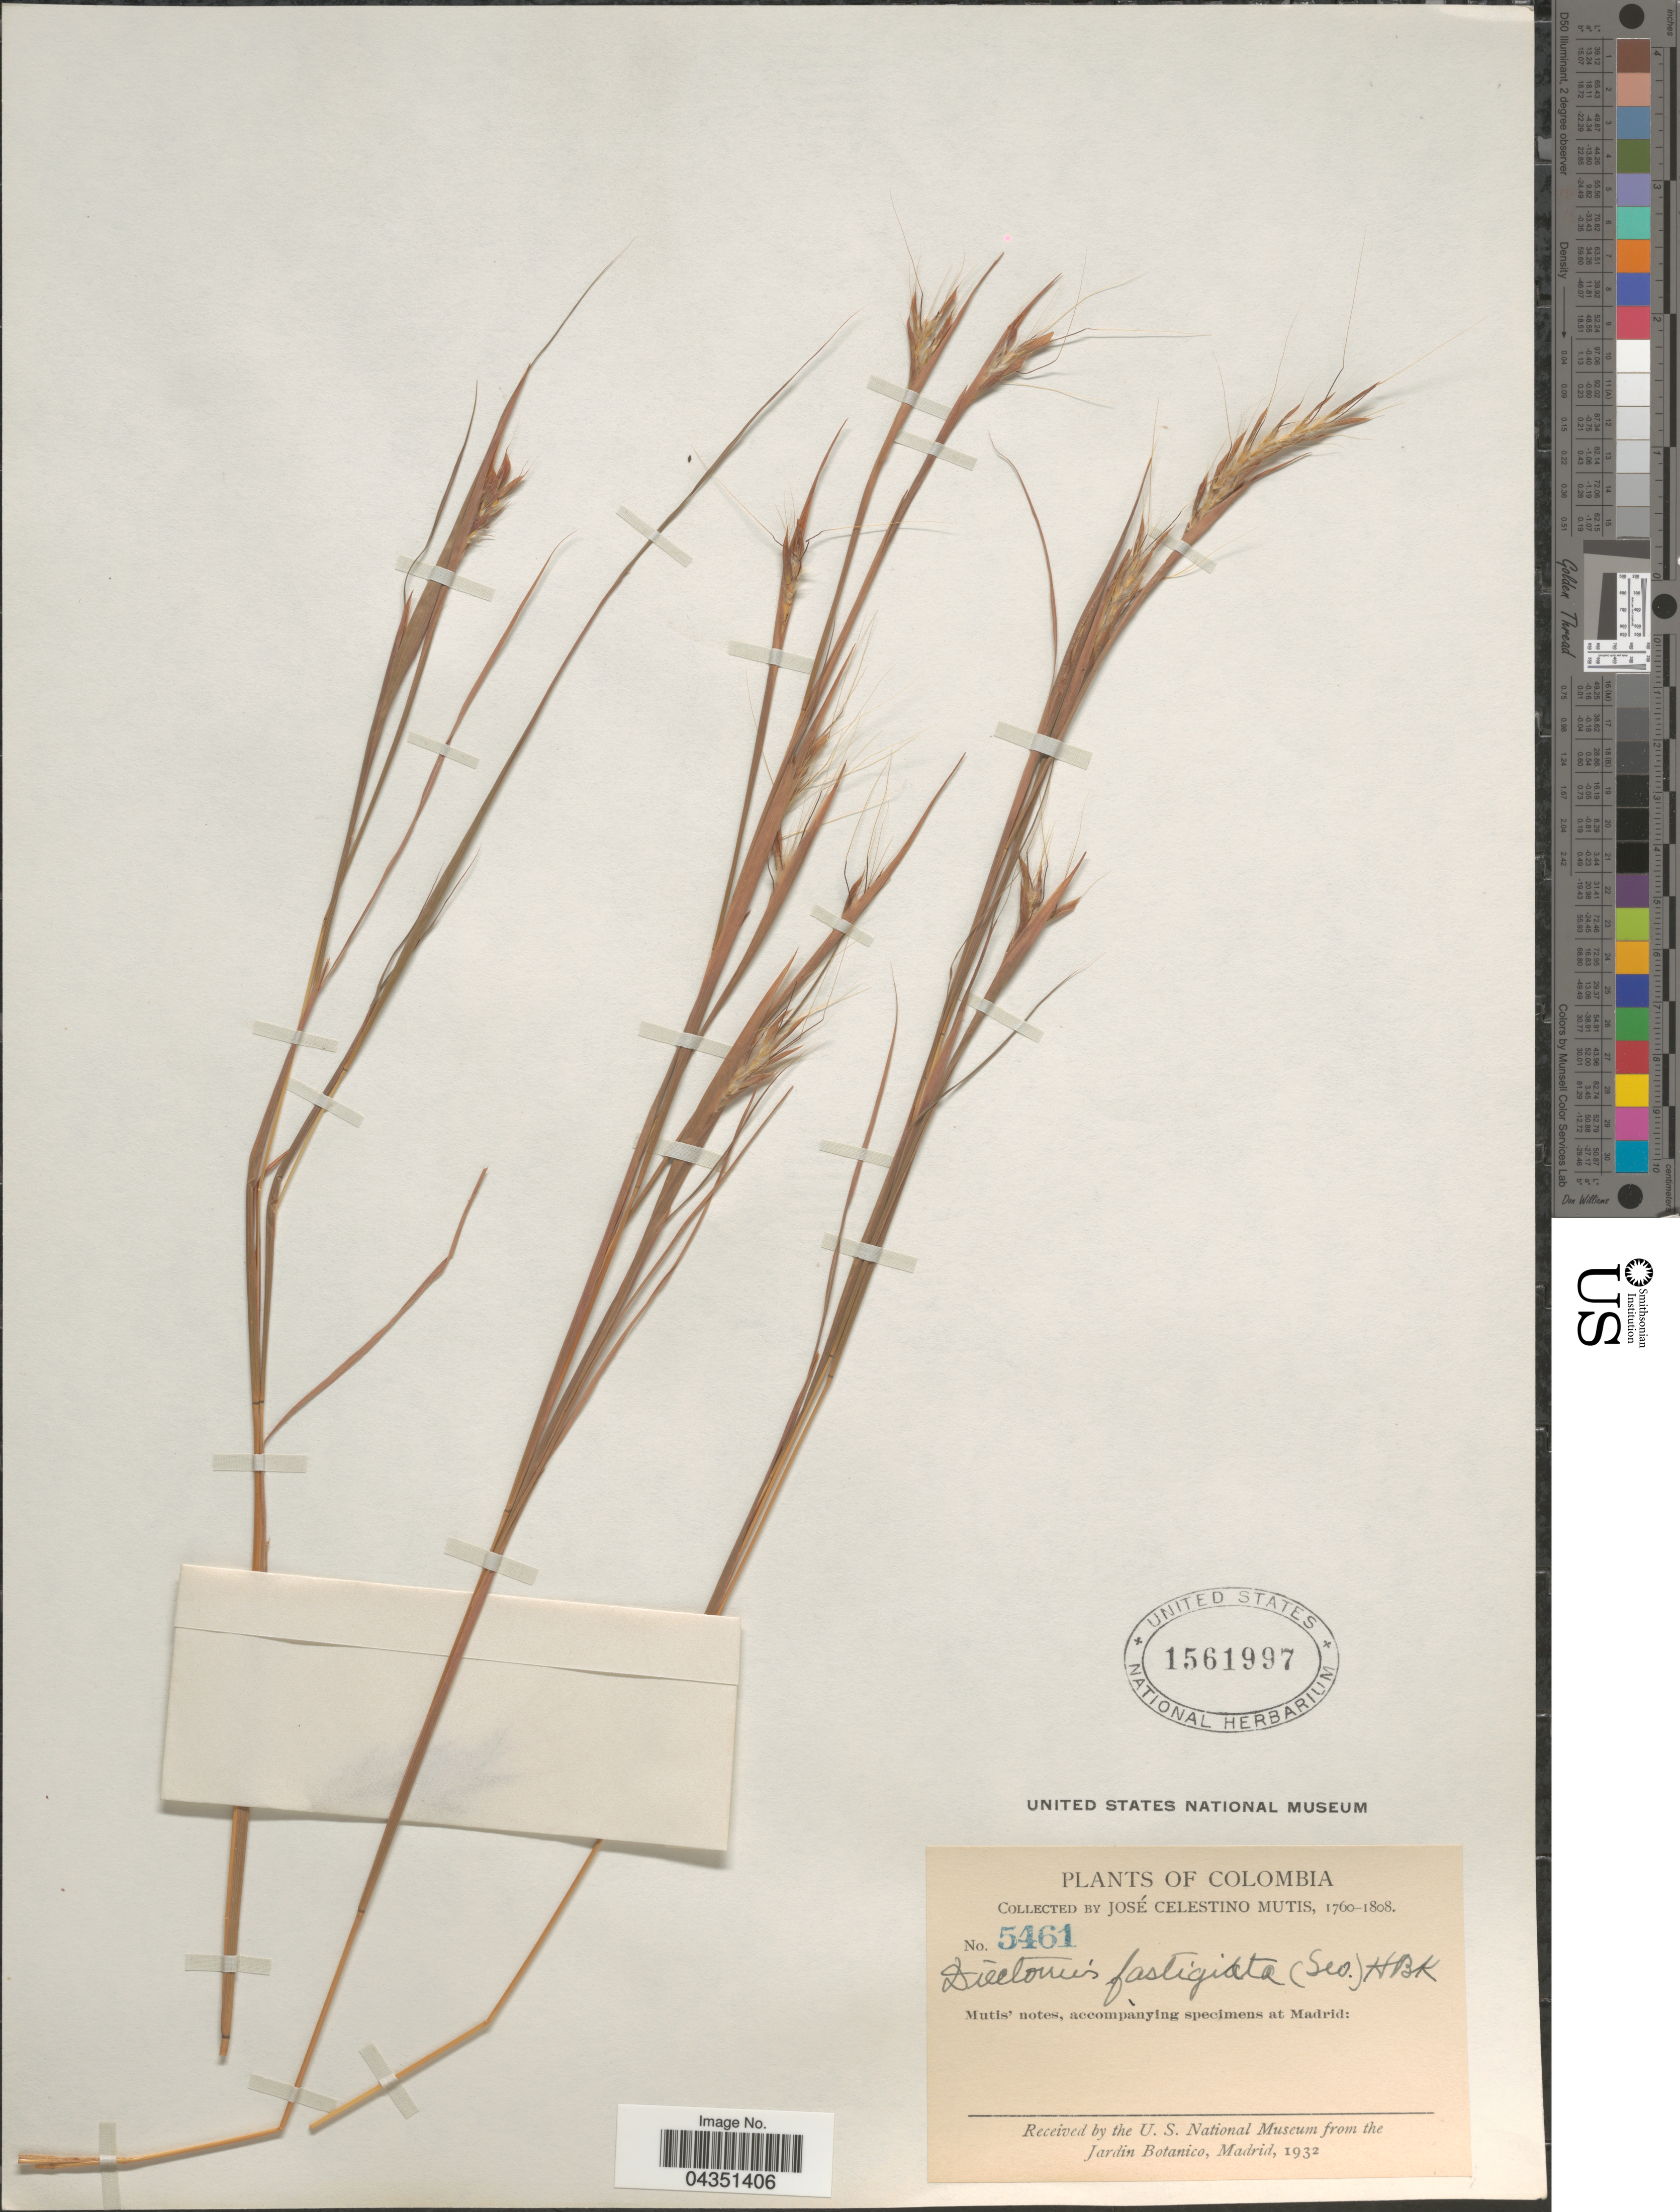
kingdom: Plantae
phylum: Tracheophyta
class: Liliopsida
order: Poales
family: Poaceae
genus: Diectomis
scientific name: Diectomis fastigiata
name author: (Sw.) P. Beauv.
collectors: J. C. B. Mutis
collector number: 5461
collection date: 1760/1808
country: Colombia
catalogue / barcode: US 1561997